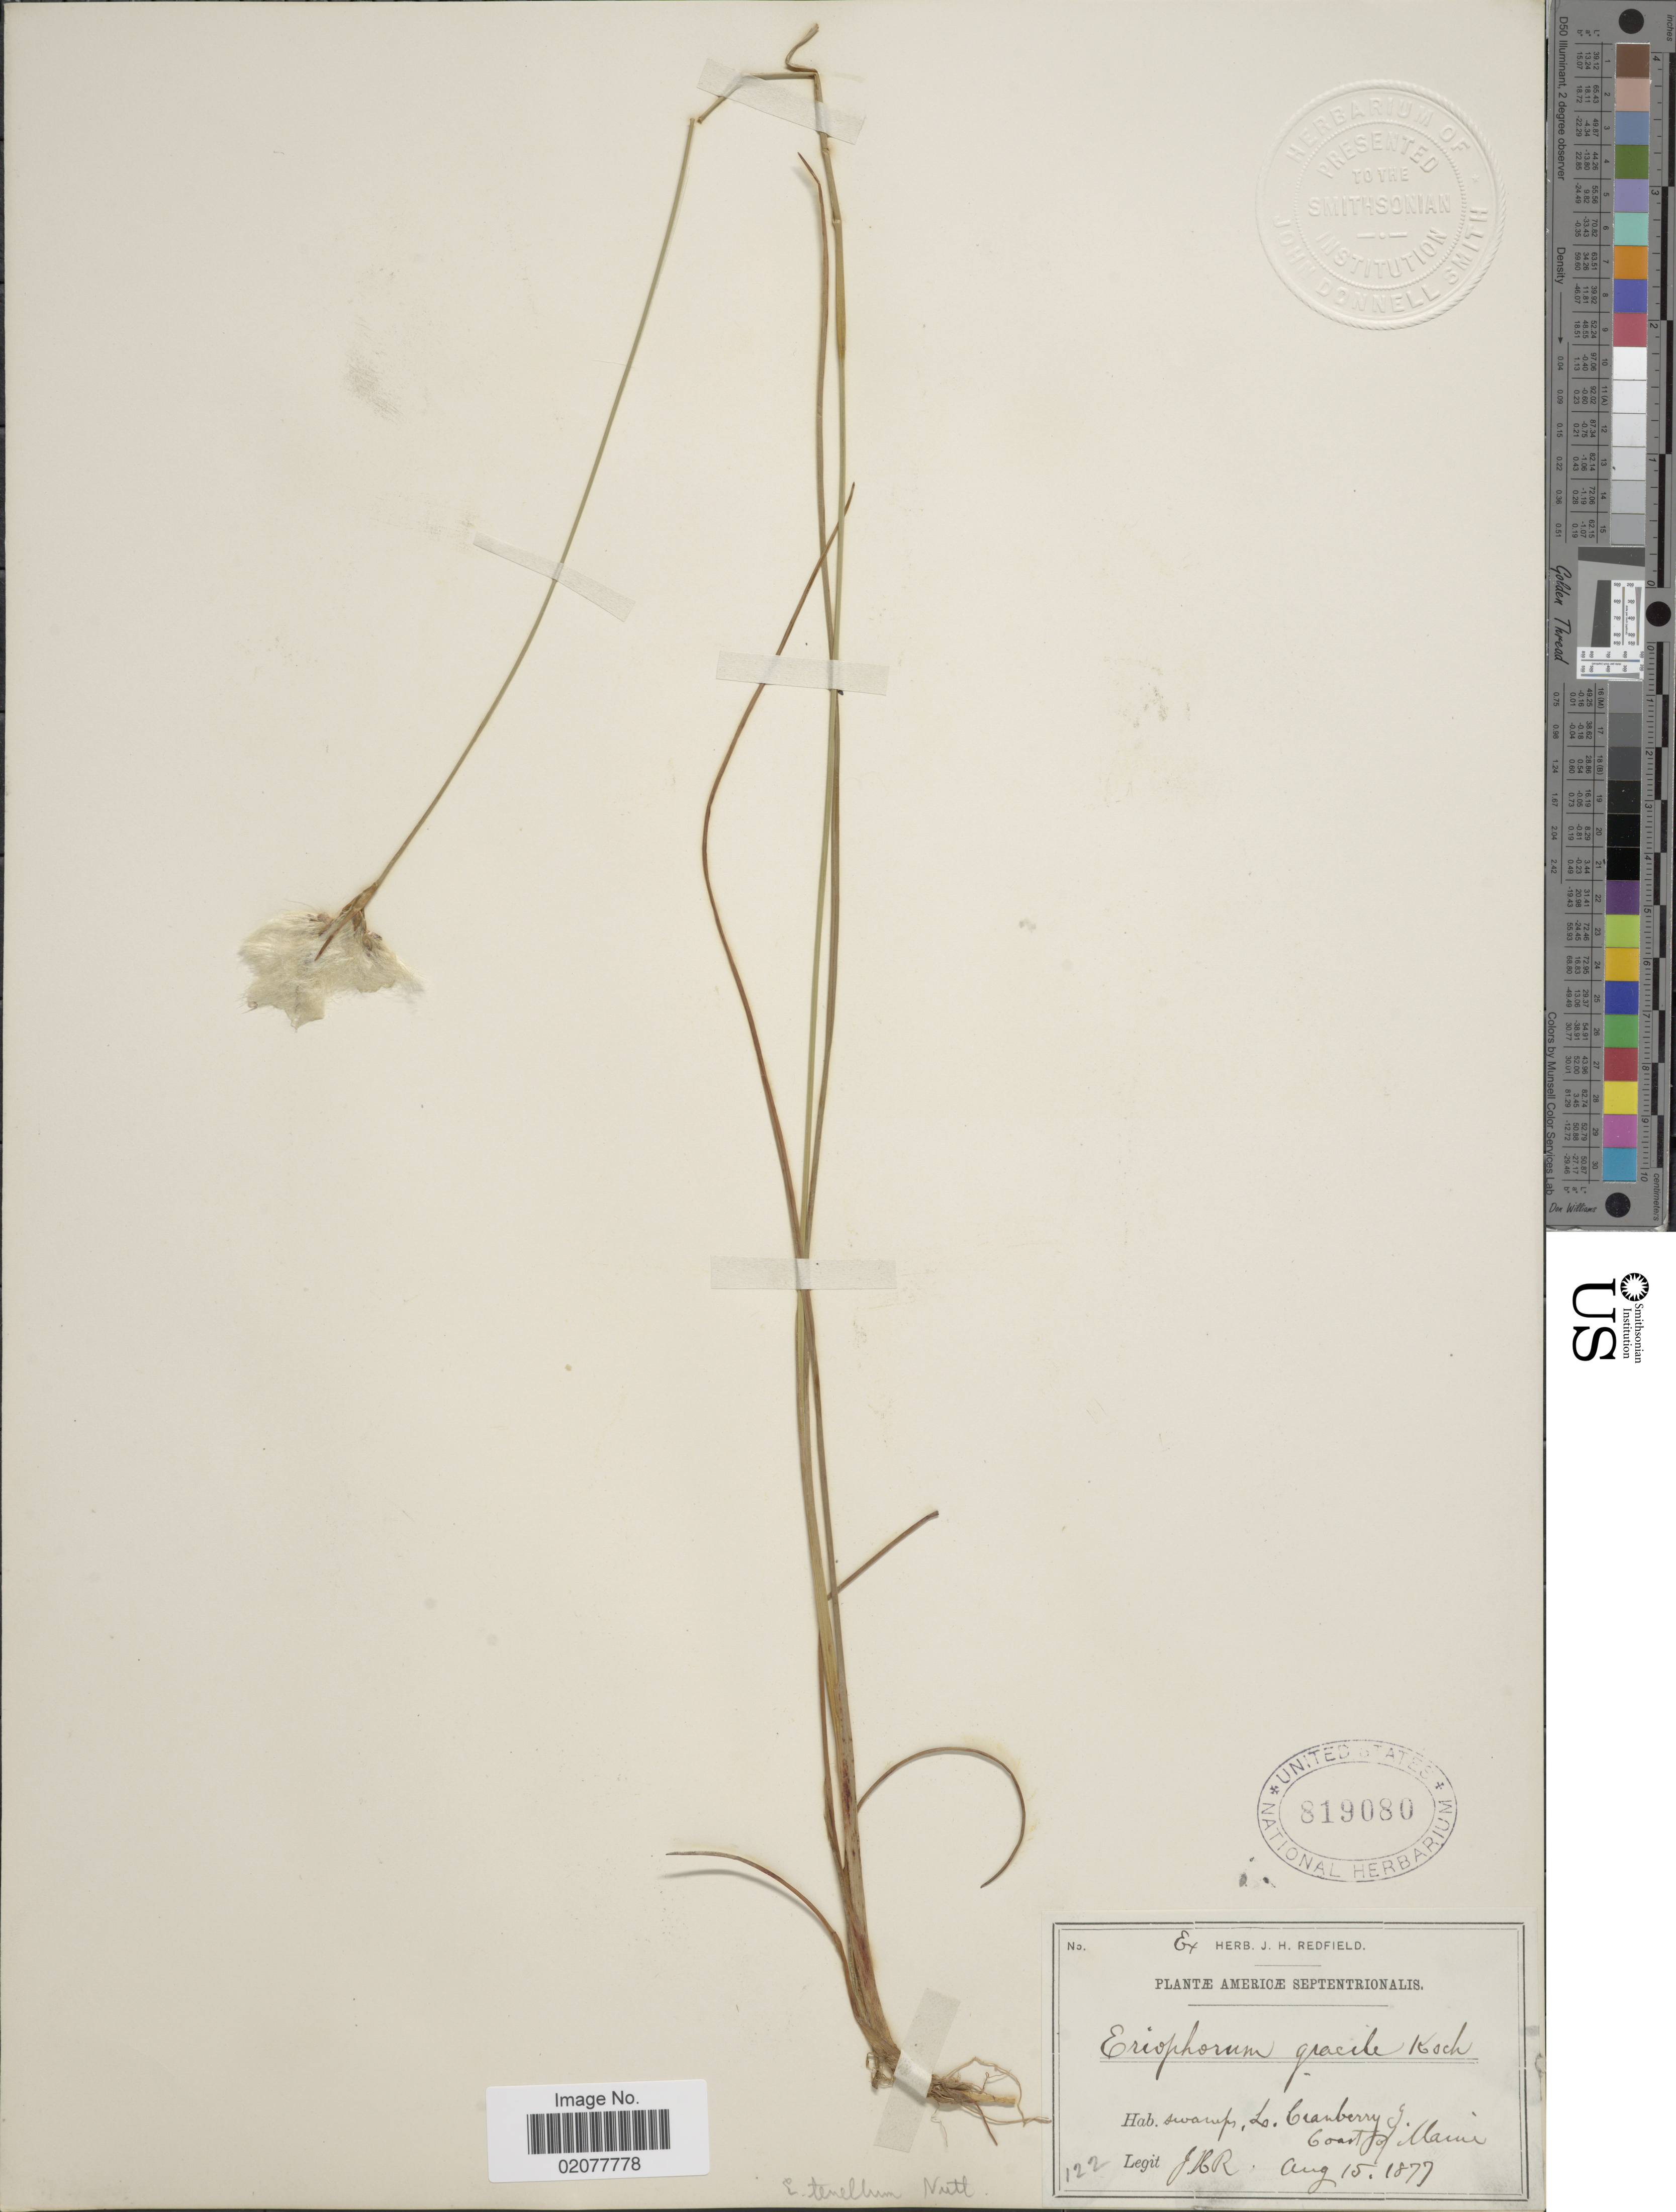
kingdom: Plantae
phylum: Tracheophyta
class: Liliopsida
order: Poales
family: Cyperaceae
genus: Eriophorum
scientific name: Eriophorum tenellum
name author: Nutt.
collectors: J. Redfield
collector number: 122 ?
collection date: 1877-08-15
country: United States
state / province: Maine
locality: Swamps, L. Cranbrerry G. Coast of Maine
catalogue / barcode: US 819080